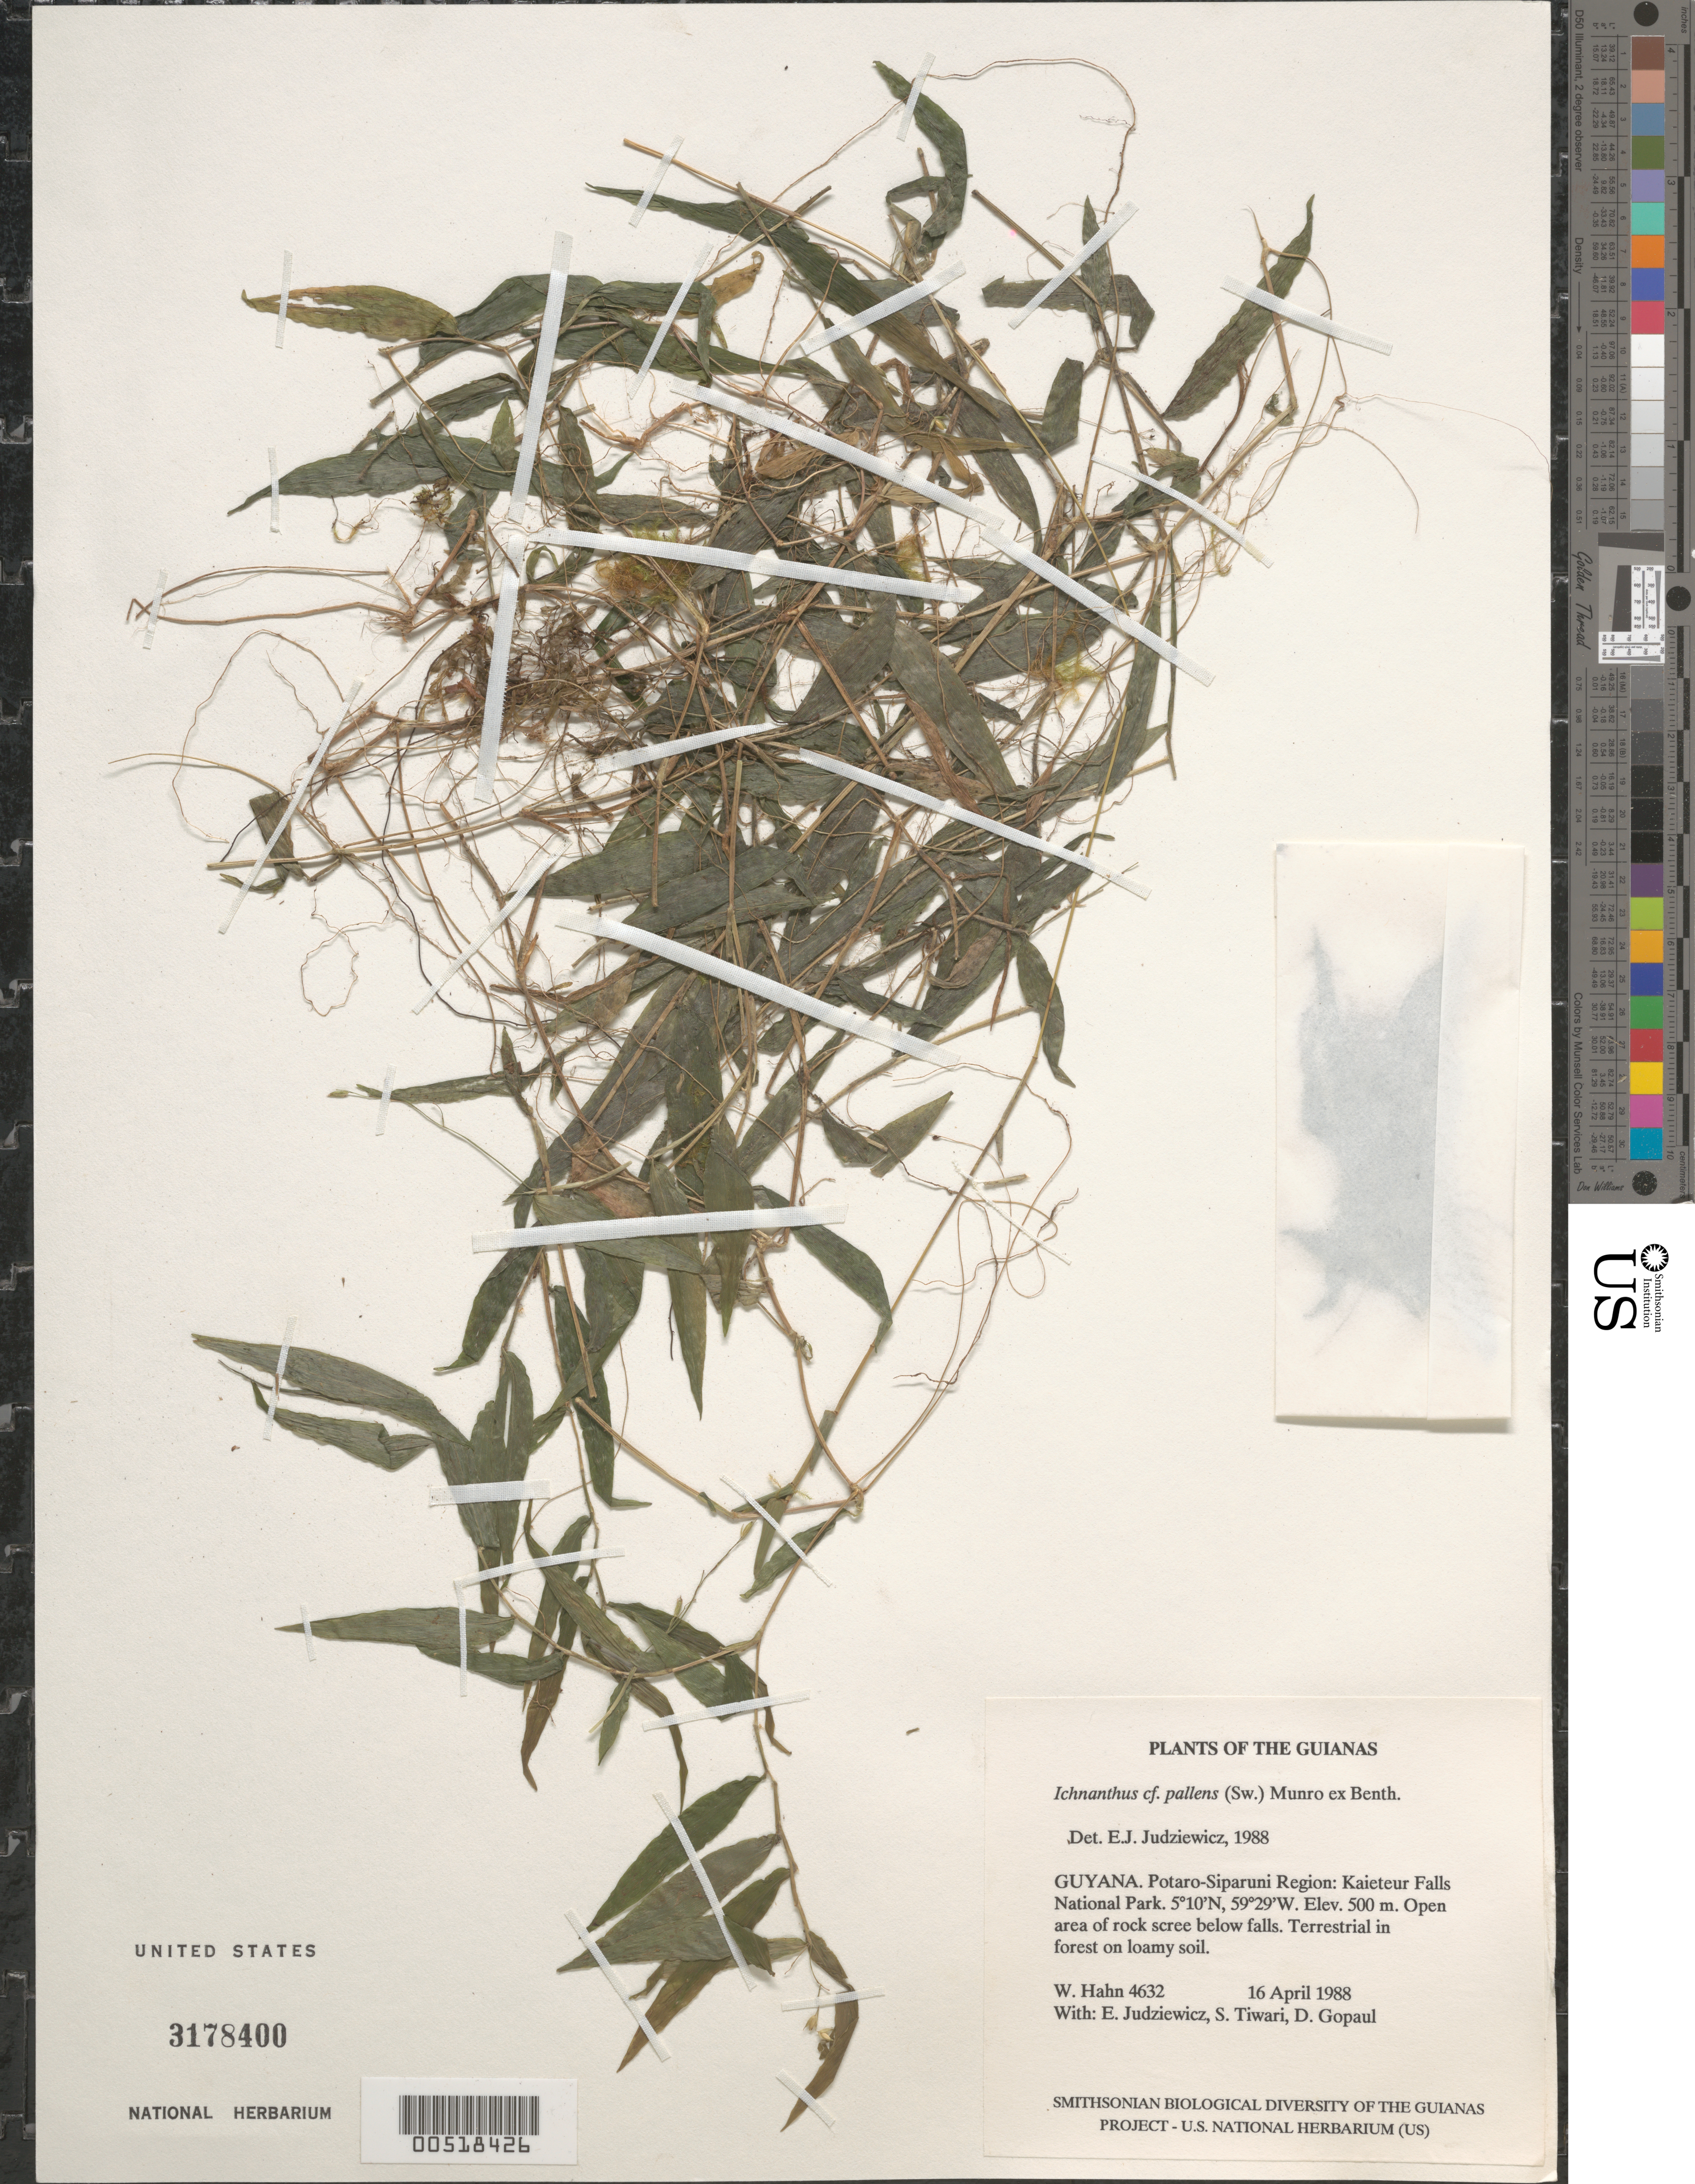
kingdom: Plantae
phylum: Tracheophyta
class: Liliopsida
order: Poales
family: Poaceae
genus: Ichnanthus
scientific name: Ichnanthus pallens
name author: (Sw.) Munro ex Benth.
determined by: Judziewicz, E. J.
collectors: W. Hahn, E. J. Judziewicz, S. Tiwari & D. Gopaul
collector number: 4632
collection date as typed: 16 April 1988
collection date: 1988-04-16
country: Guyana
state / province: Potaro-Siparuni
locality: Kaieteur Falls National Park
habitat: Open area of rock scree below falls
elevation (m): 500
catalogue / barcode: US 3178400